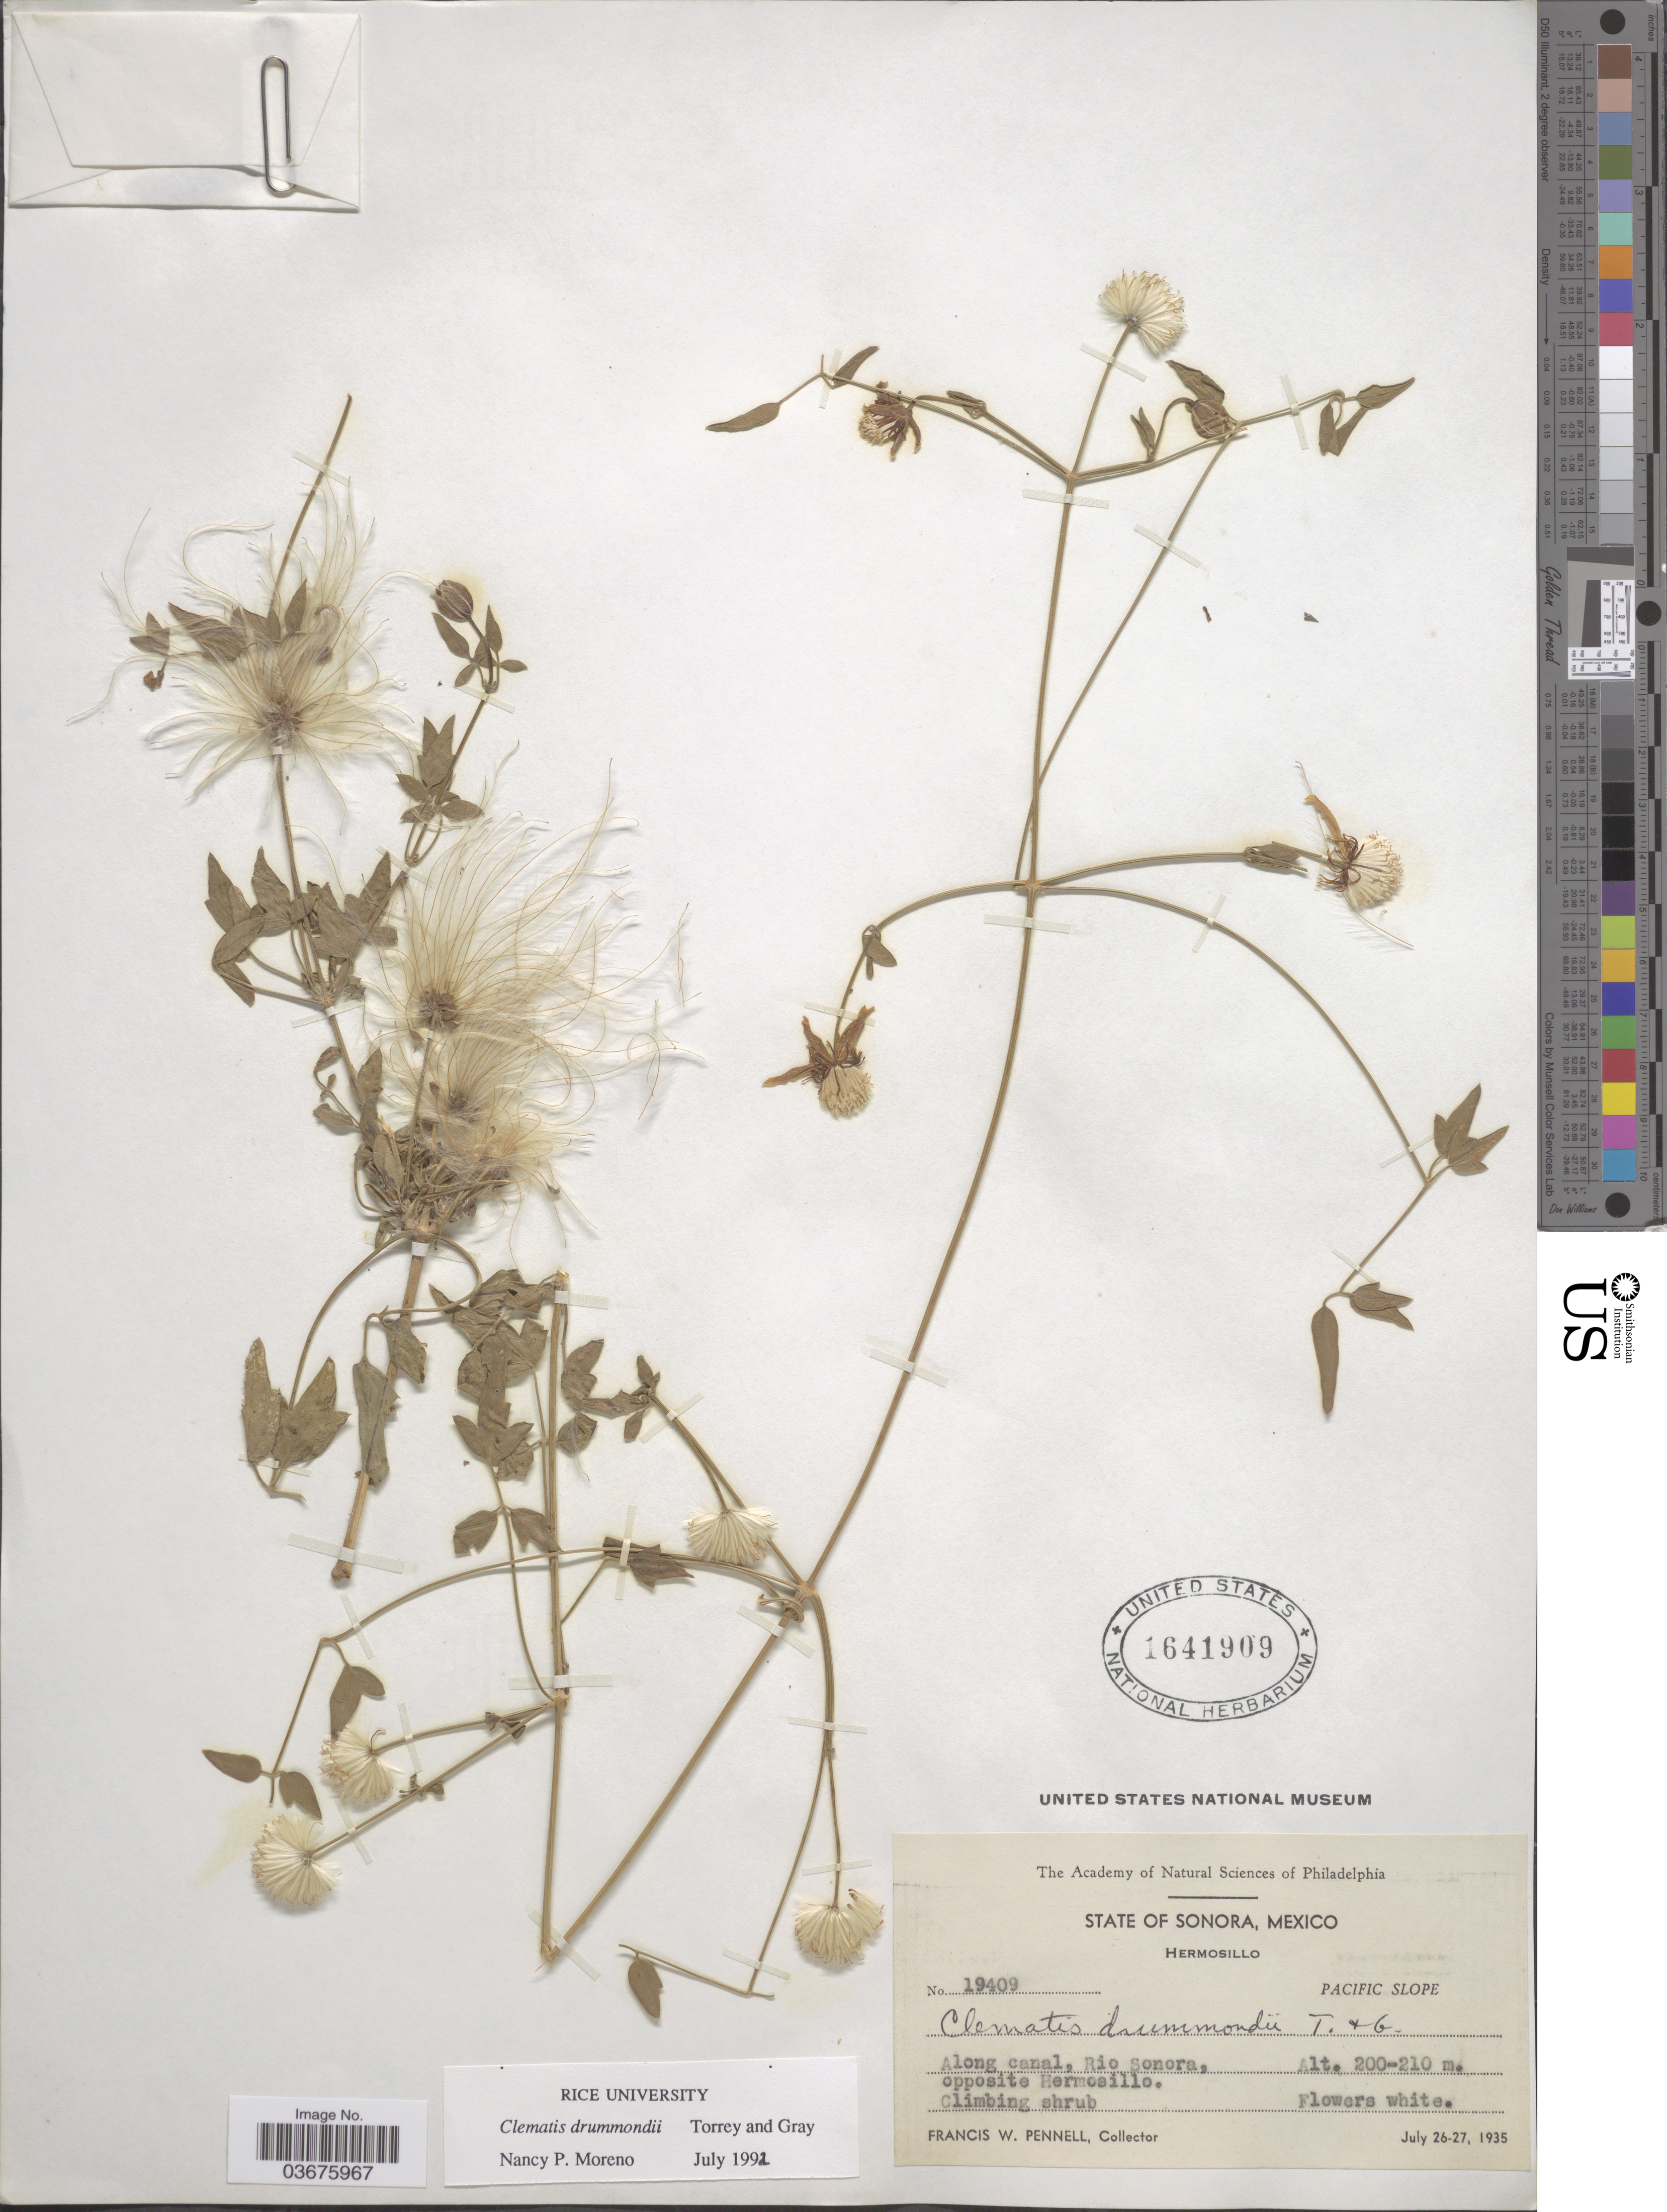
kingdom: Plantae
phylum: Tracheophyta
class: Magnoliopsida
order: Ranunculales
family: Ranunculaceae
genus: Clematis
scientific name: Clematis drummondii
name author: Torr. & A. Gray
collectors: F. W. Pennell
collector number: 19409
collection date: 1935-07-26/1935-07-27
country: Mexico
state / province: Sonora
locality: Hermosillo. Pacific Slope. Along canal, Rio Sonora, opposite Hermosillo.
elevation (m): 200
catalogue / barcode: US 1641909